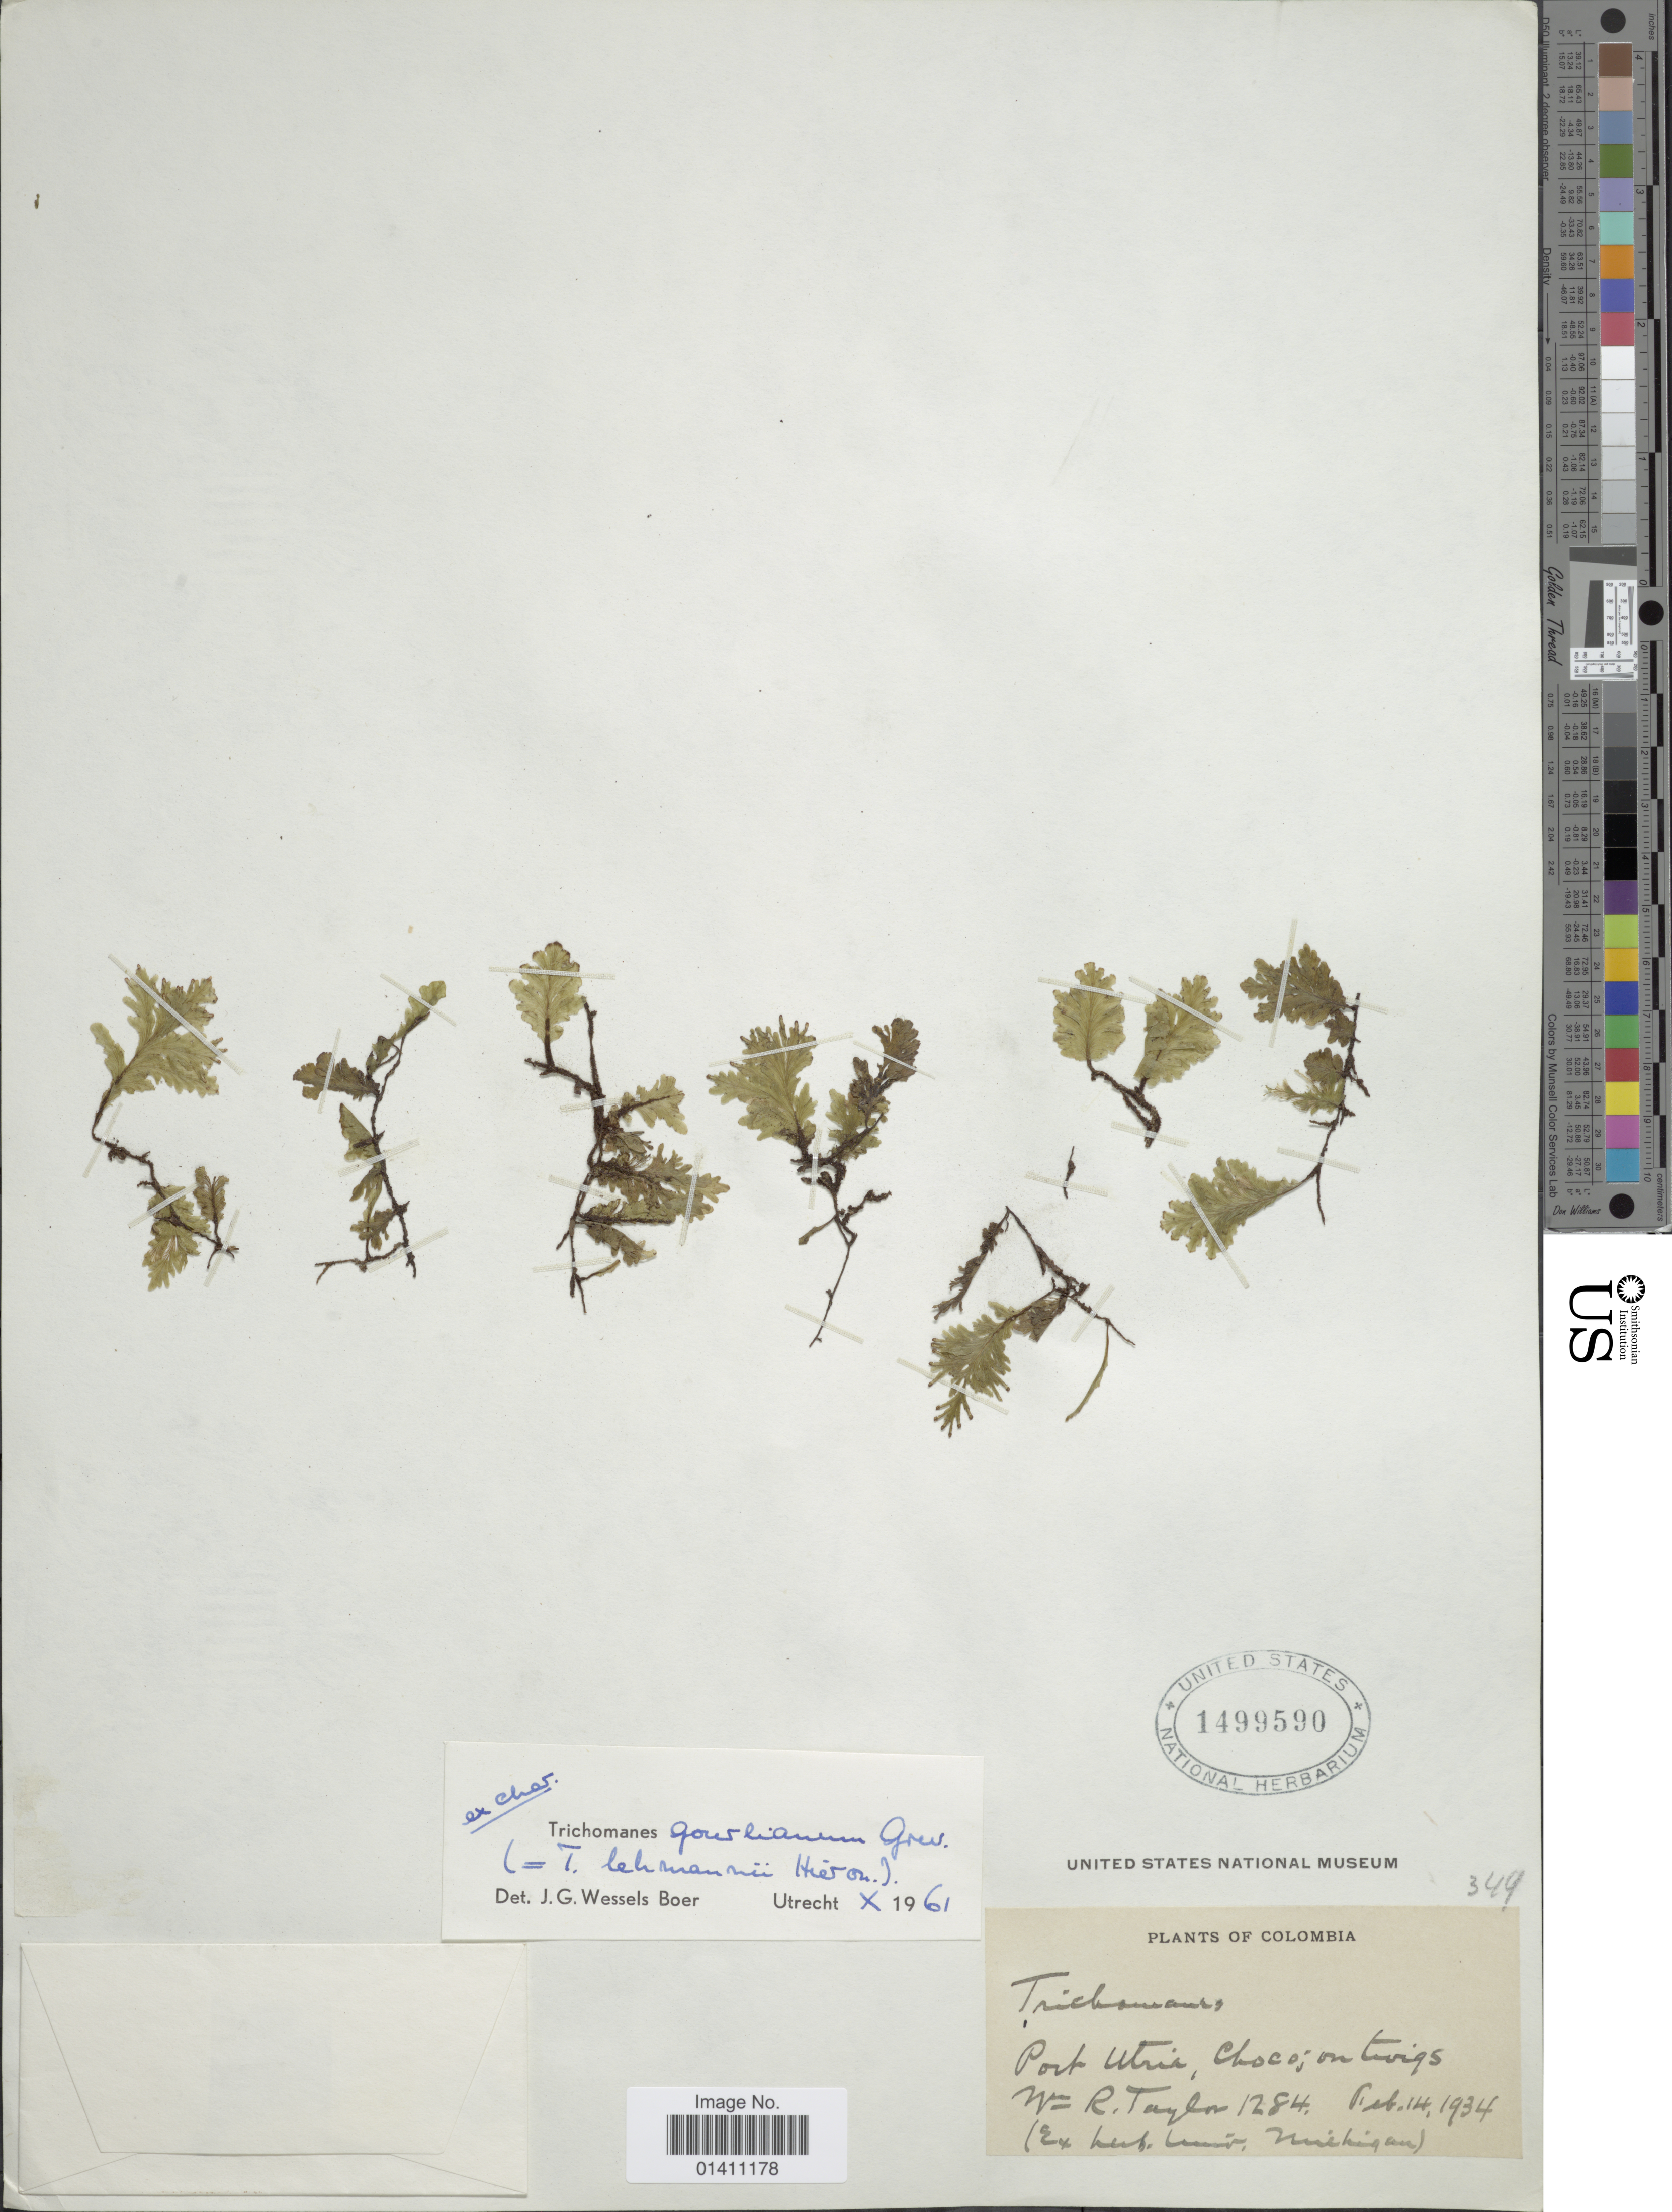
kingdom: Plantae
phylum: Tracheophyta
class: Polypodiopsida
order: Hymenophyllales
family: Hymenophyllaceae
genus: Didymoglossum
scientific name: Didymoglossum gourlianum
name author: (Grev. ex J. Sm.) Pic. Serm.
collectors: W. R. Taylor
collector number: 1284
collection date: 1934-02-14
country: Colombia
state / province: Chocó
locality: Port Utria, Choco.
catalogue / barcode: US 1499590